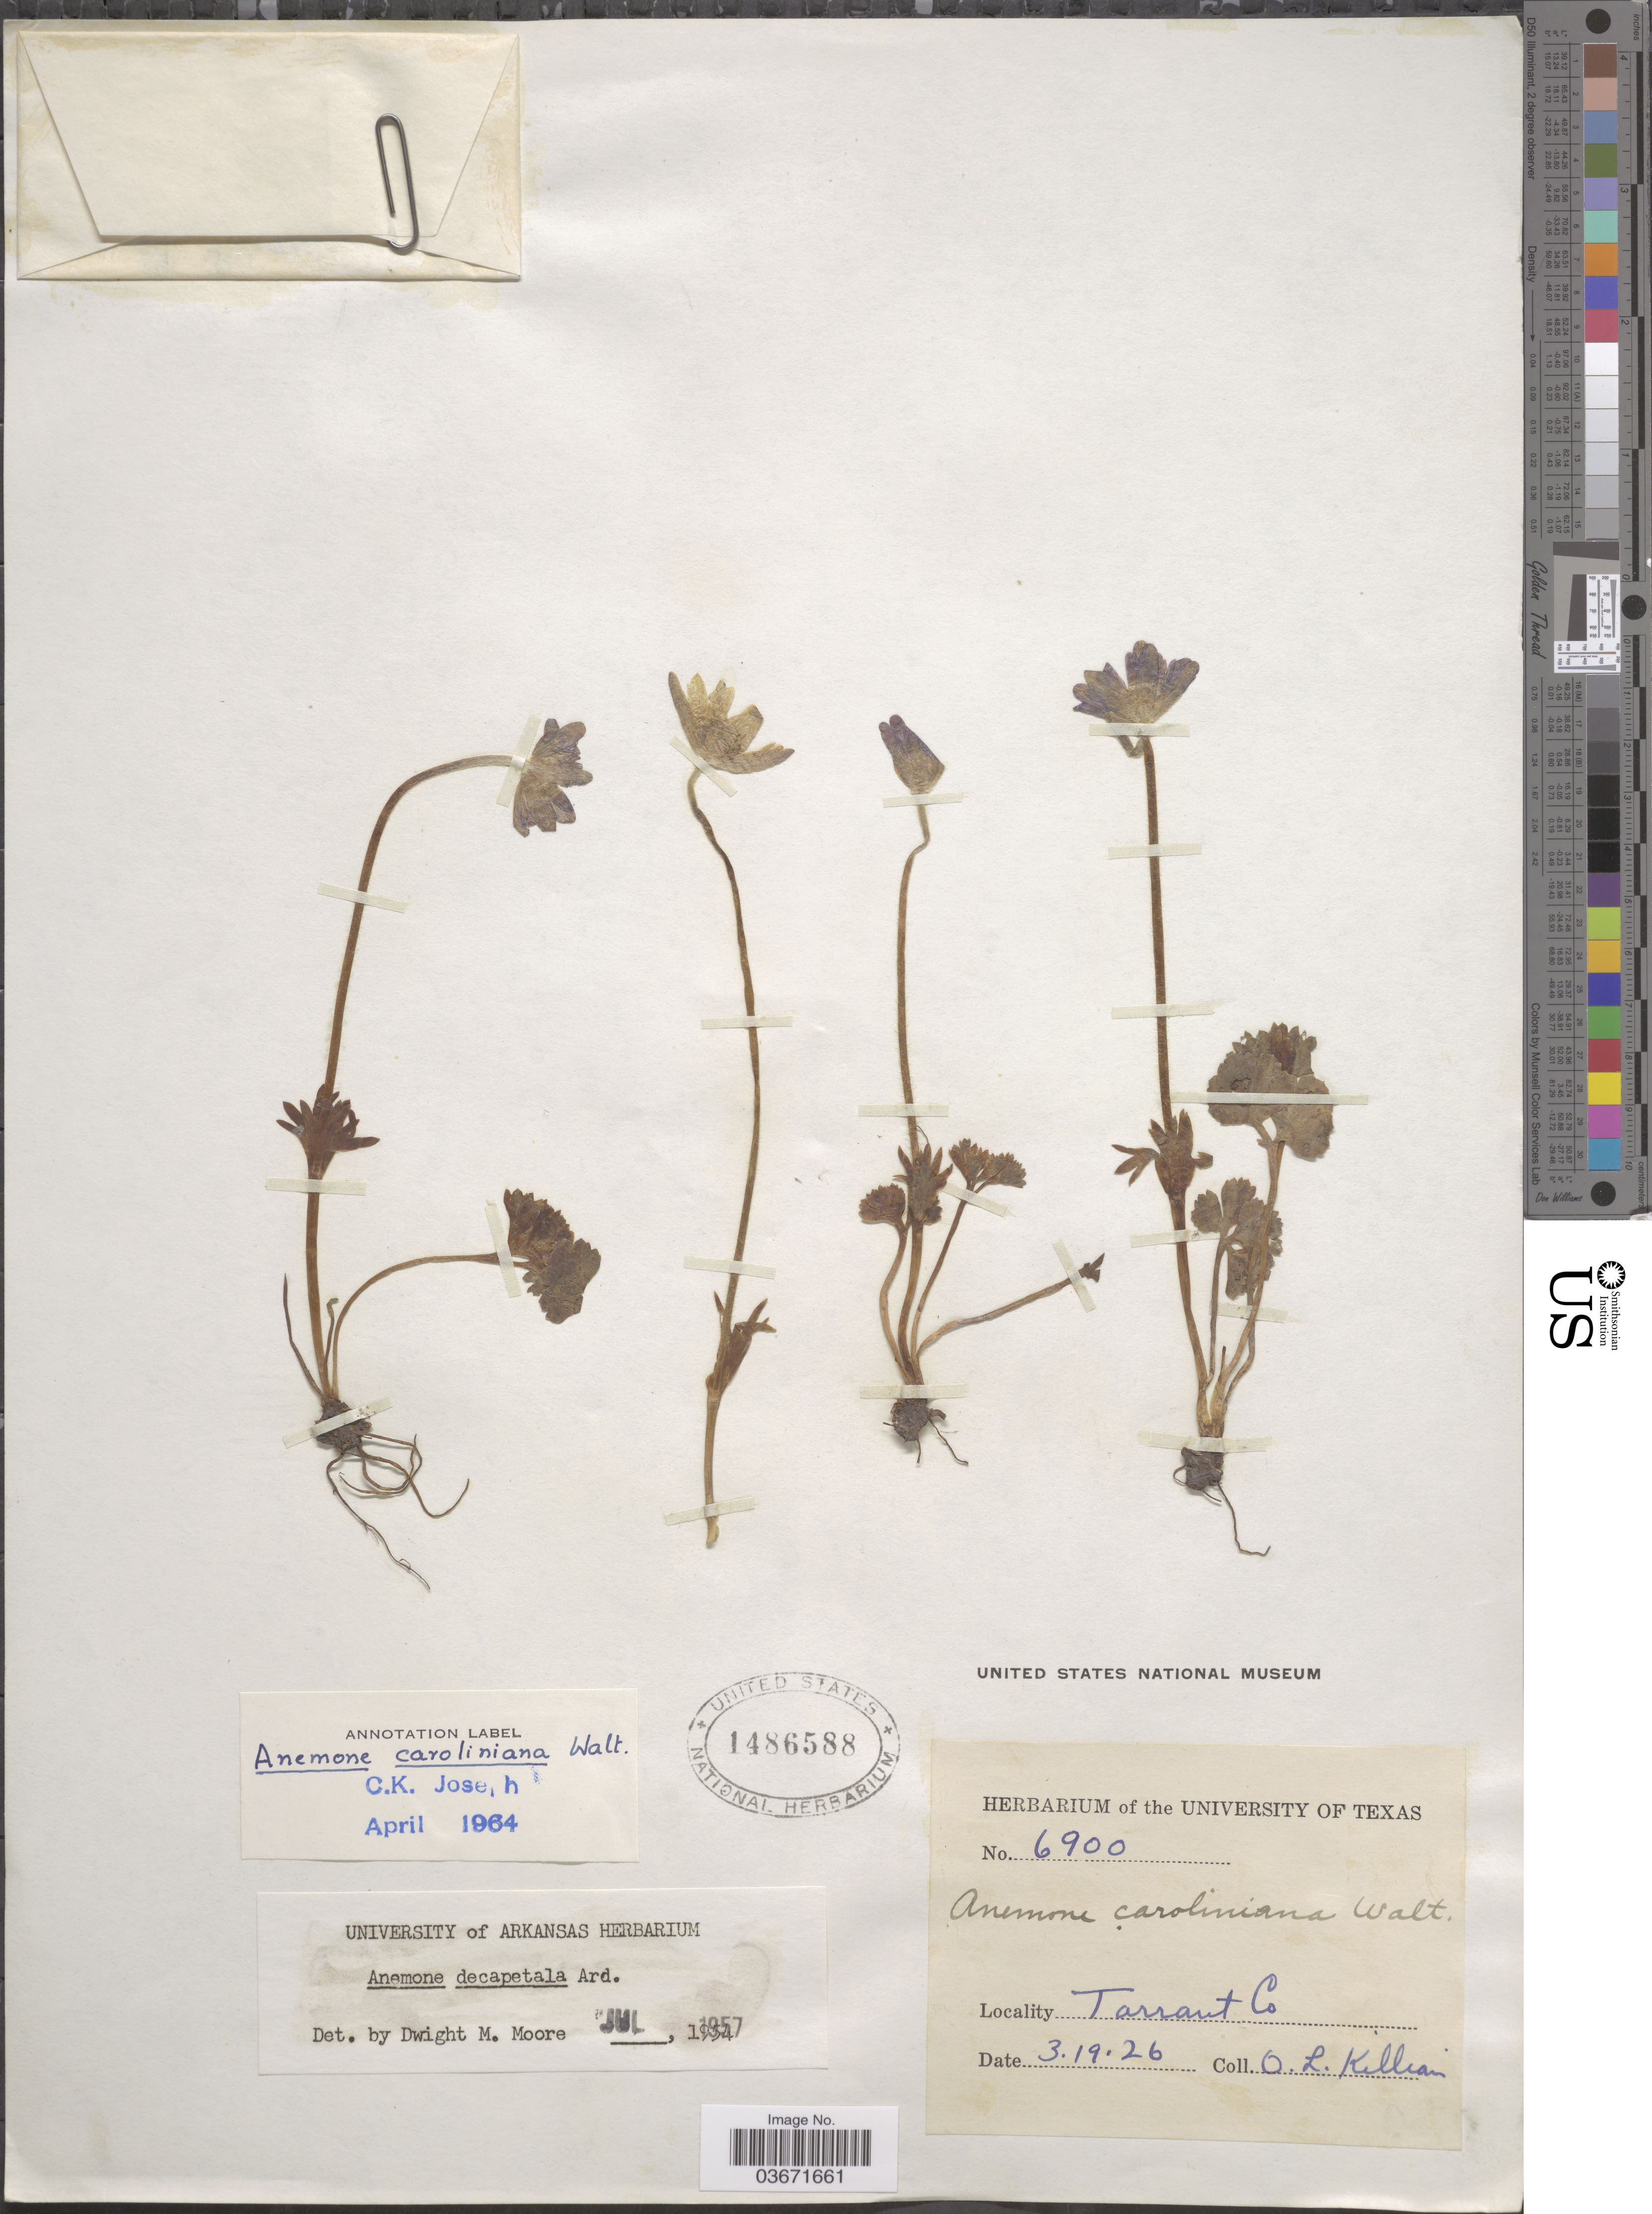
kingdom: Plantae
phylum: Tracheophyta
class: Magnoliopsida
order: Ranunculales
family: Ranunculaceae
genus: Anemone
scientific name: Anemone caroliniana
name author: Walter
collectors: O. Killian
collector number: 6900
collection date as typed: Transcribed d/m/y: 19/3/26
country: United States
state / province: Texas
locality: Tarrant Co.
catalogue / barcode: US 1486588